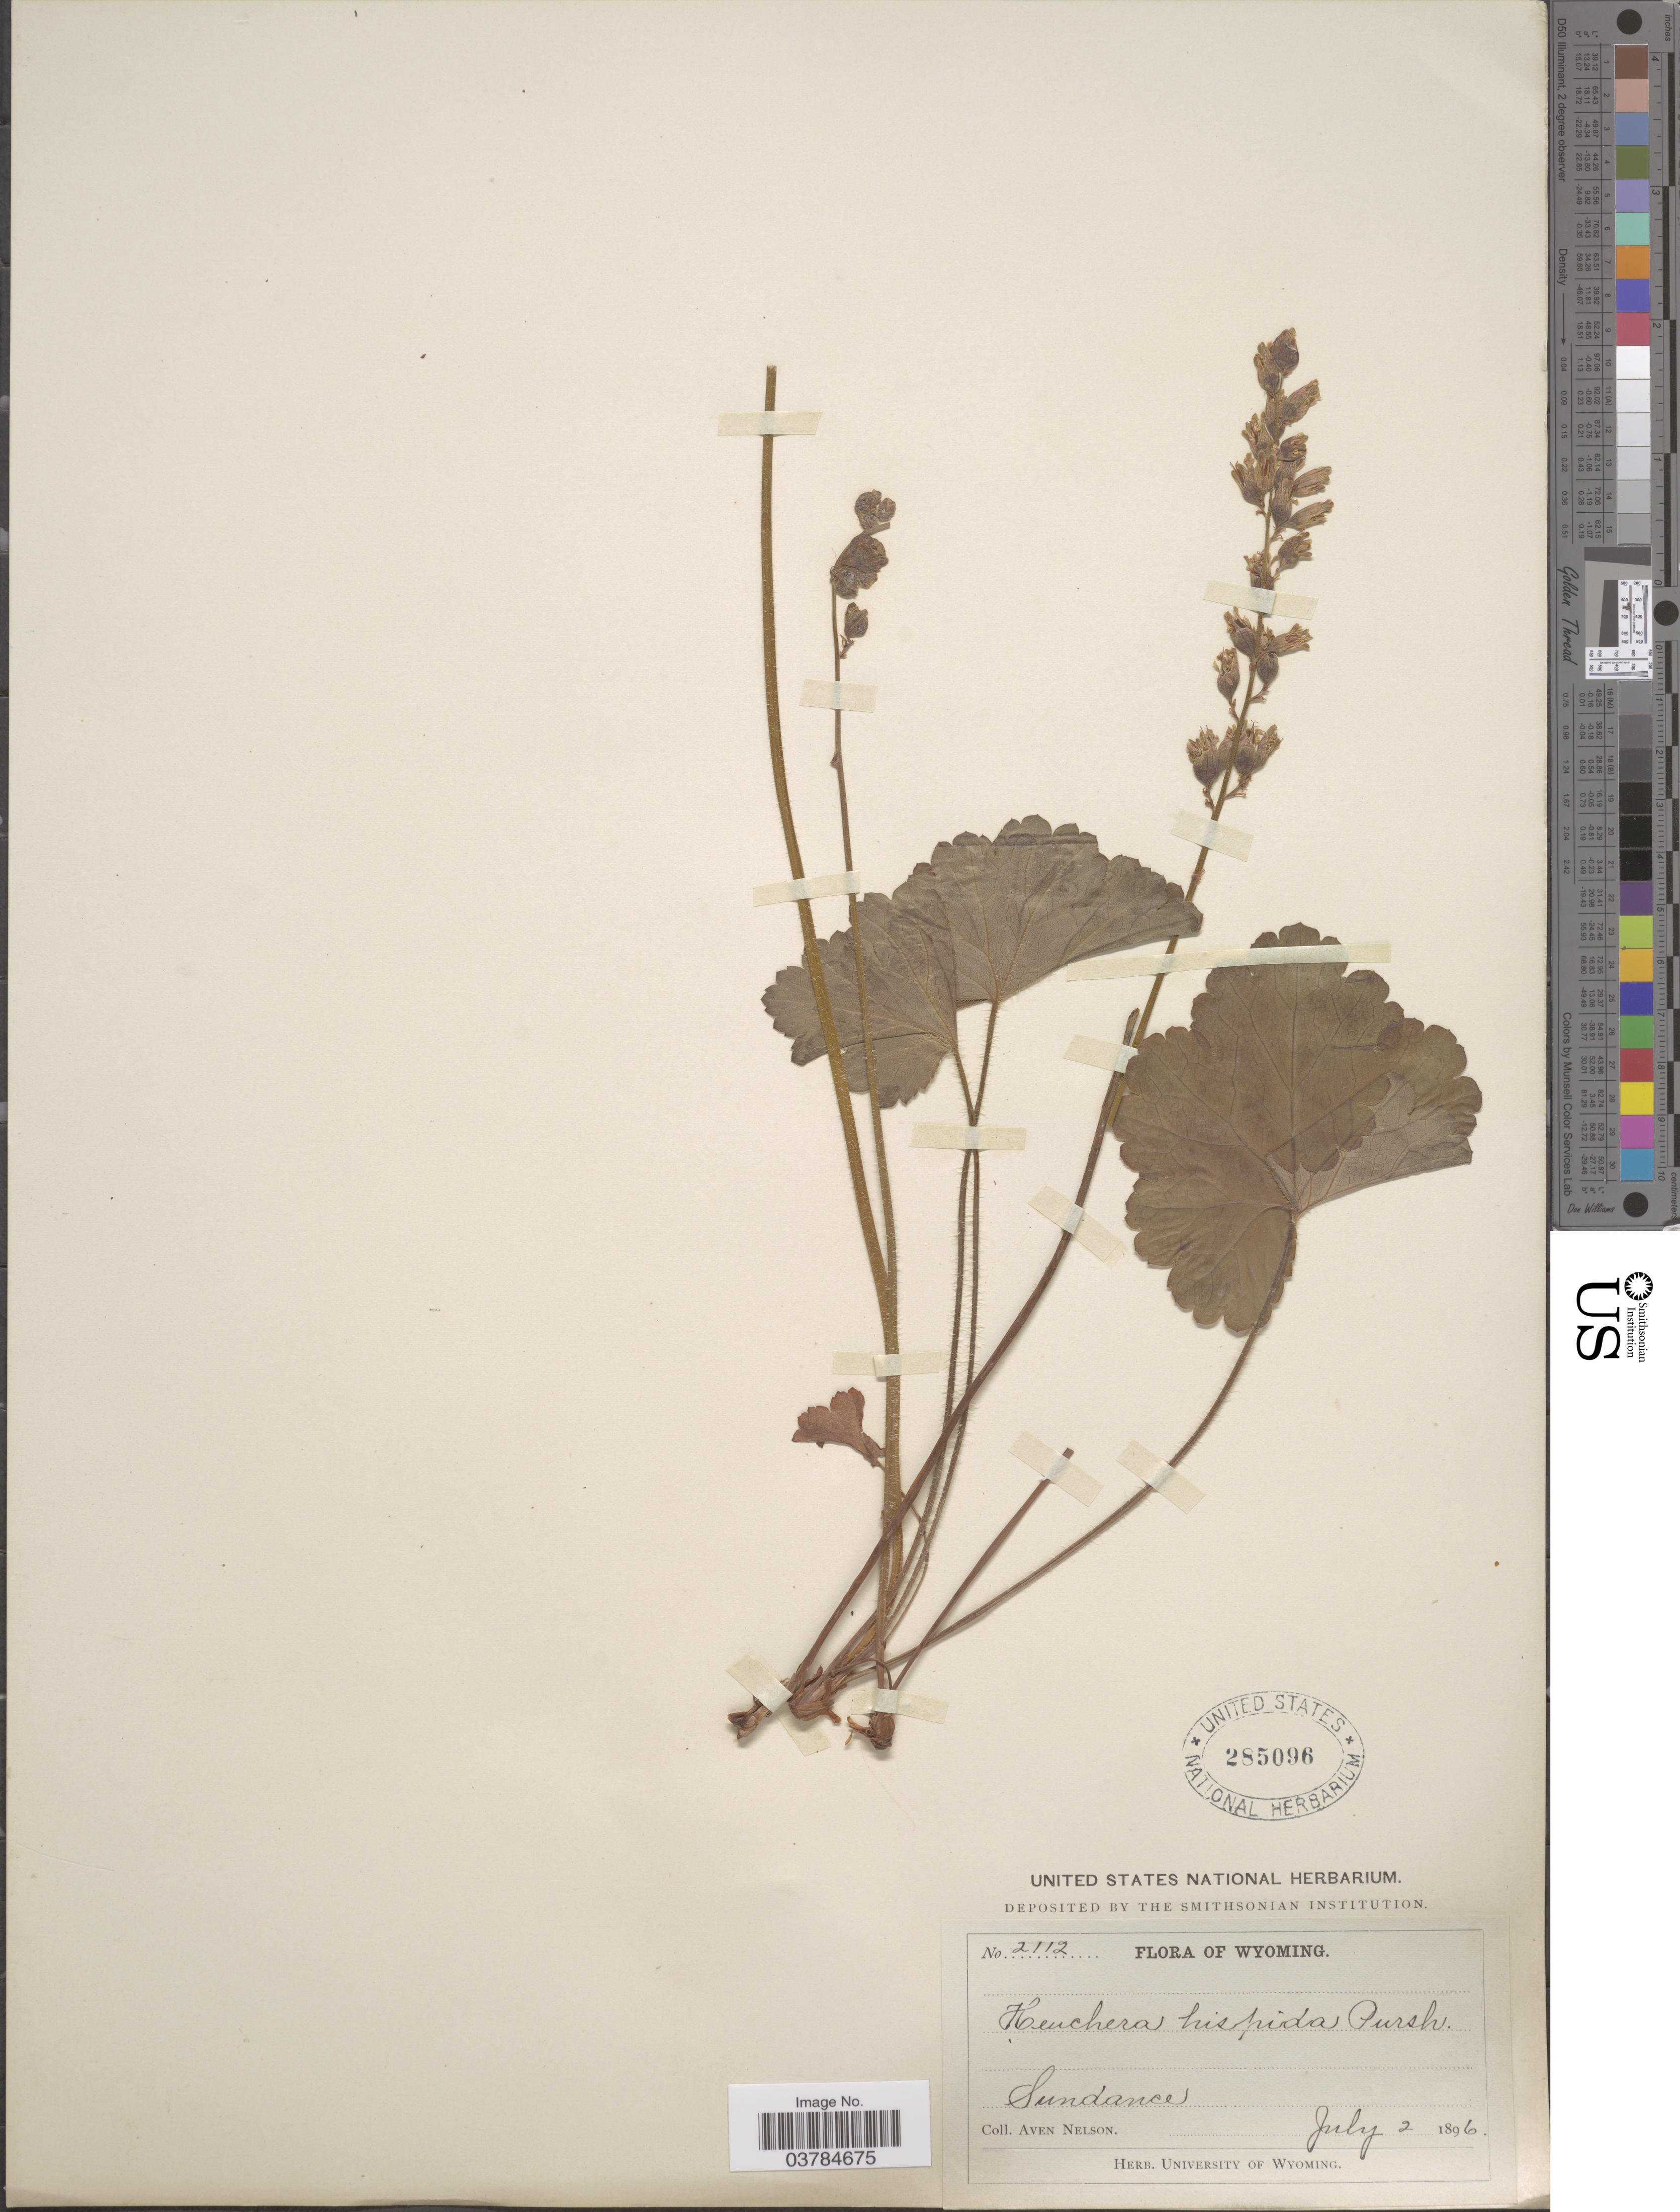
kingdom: Plantae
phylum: Tracheophyta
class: Magnoliopsida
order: Saxifragales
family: Saxifragaceae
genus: Heuchera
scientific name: Heuchera hispida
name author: Pursh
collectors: A. Nelson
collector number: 2112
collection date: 1896-07-02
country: United States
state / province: Wyoming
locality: Sundance.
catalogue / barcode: US 285096